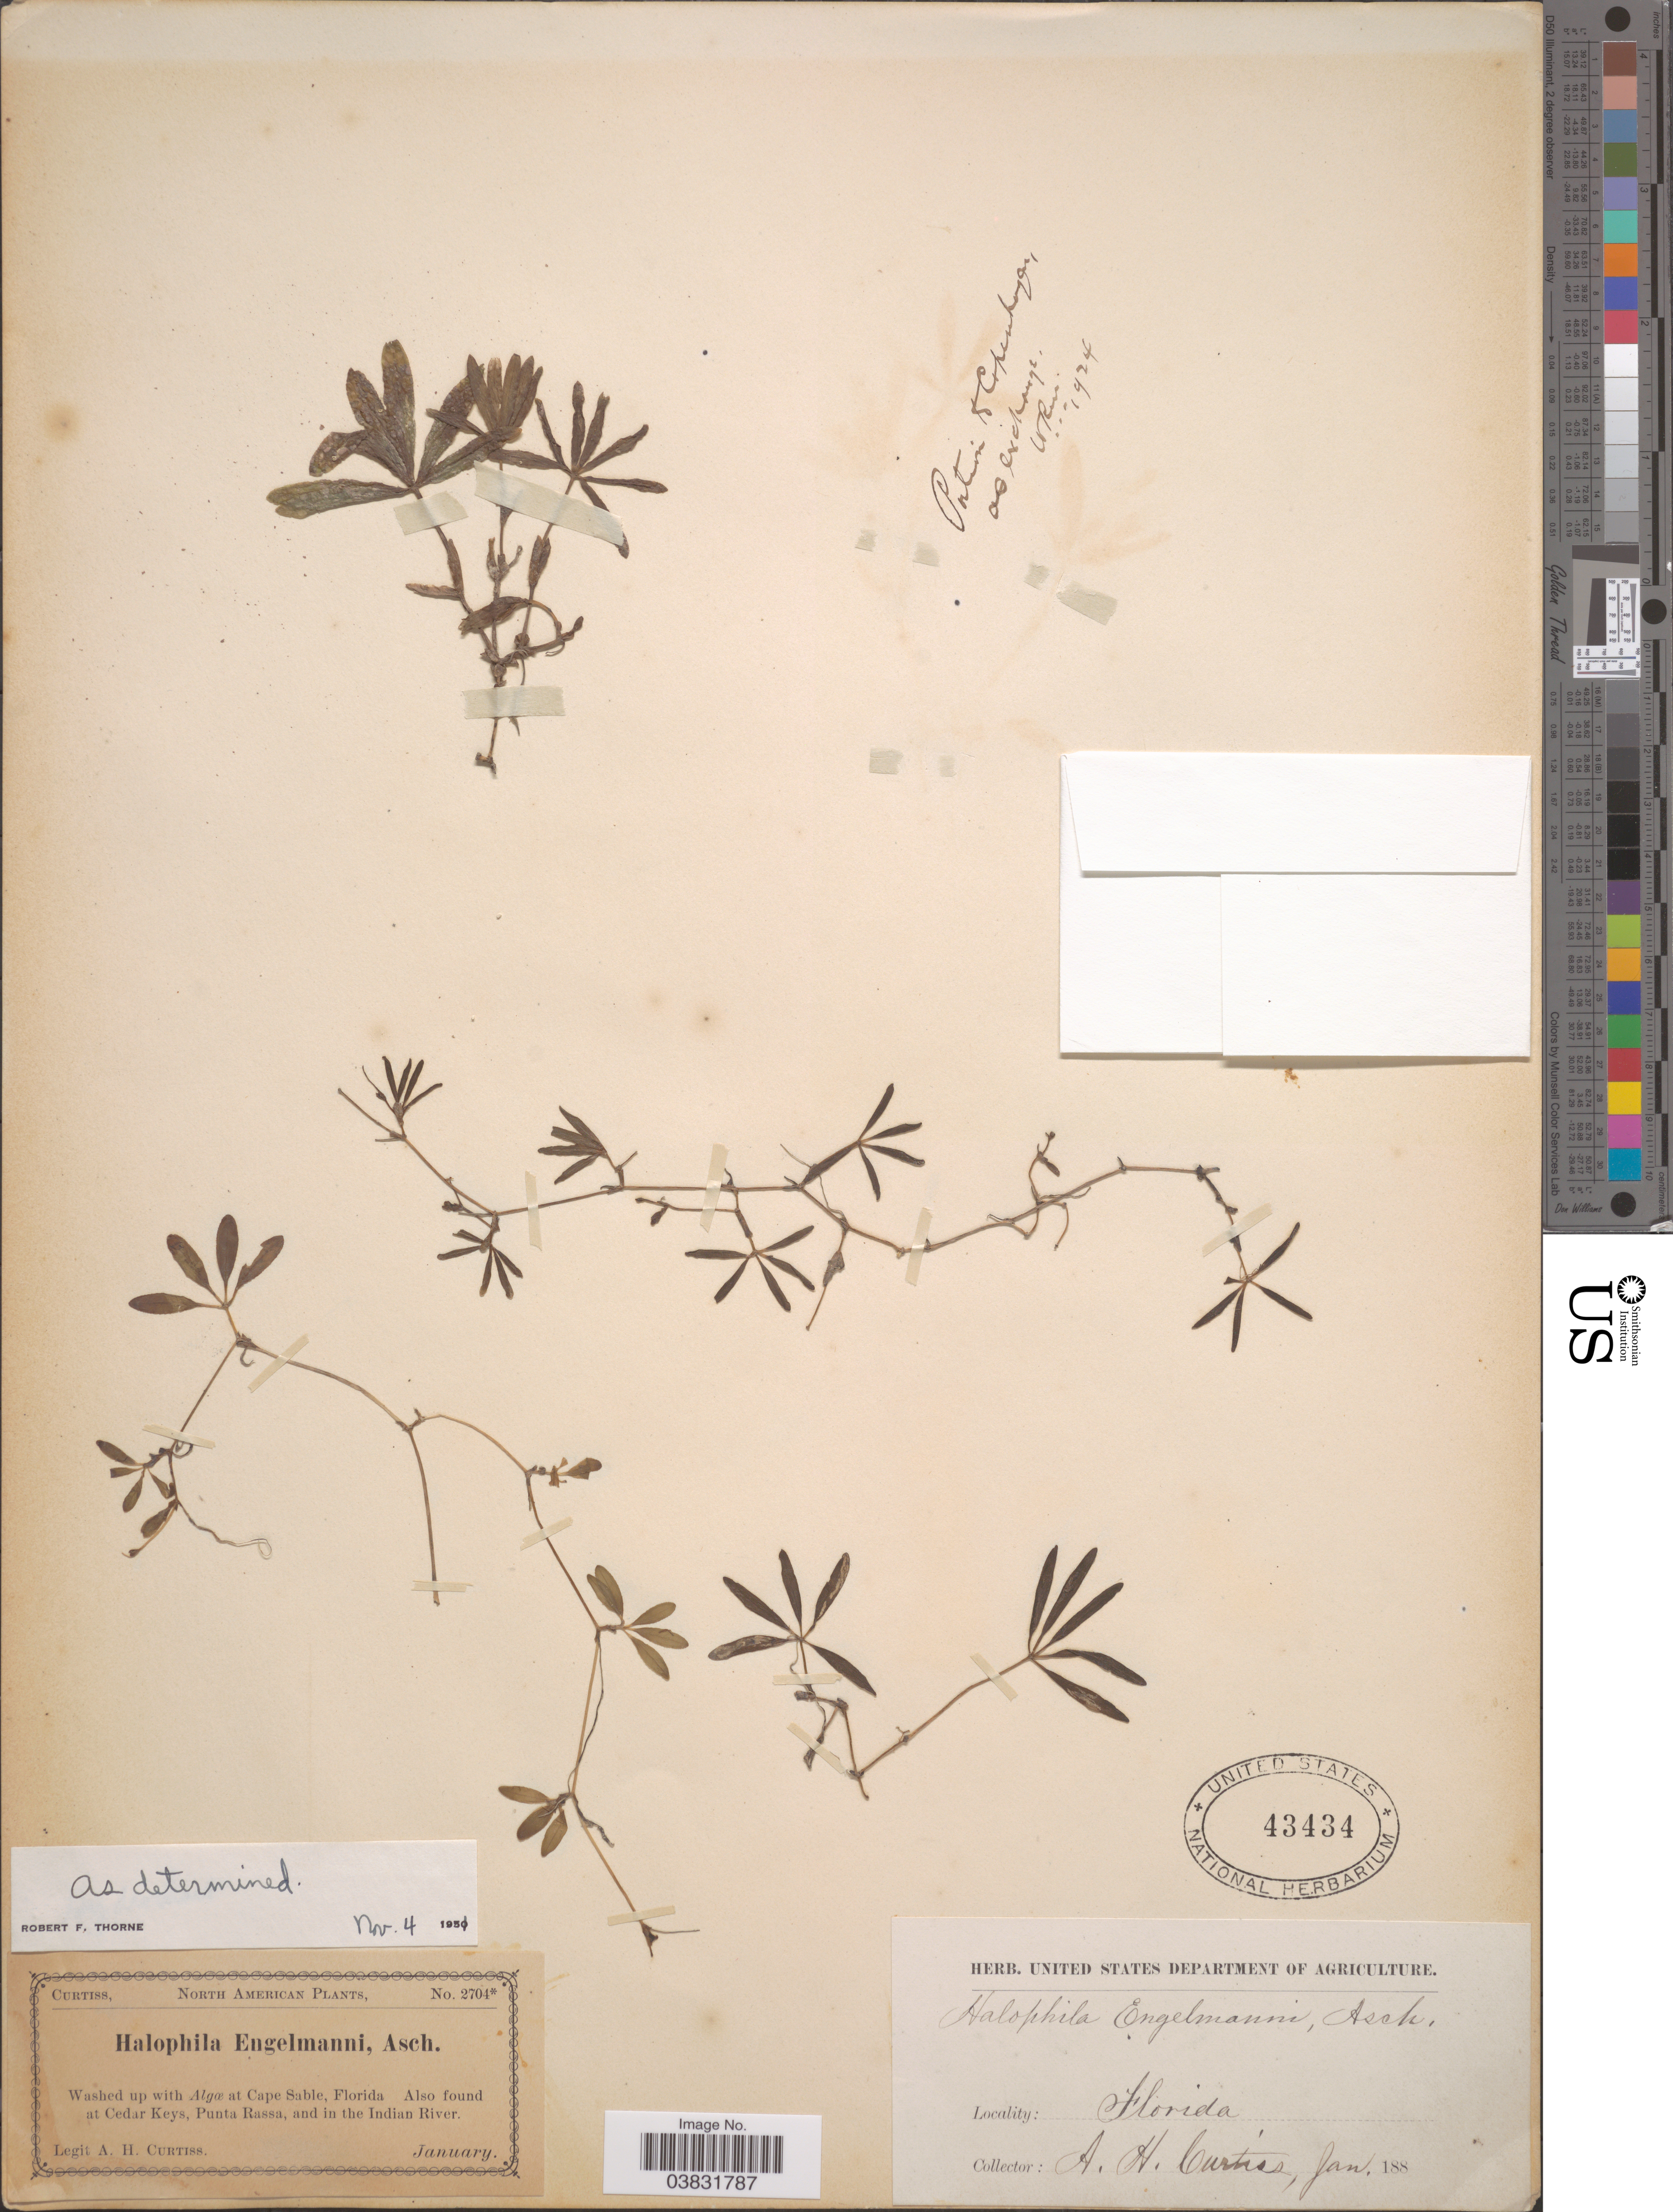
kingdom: Plantae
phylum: Tracheophyta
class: Liliopsida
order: Alismatales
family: Hydrocharitaceae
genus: Halophila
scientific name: Halophila engelmannii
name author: Asch.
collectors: A. H. Curtiss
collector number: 2704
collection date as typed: Jan. 188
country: United States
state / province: Florida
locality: Cape Sable. Also found at Cedar Keys, Punta Rassa, and in the Indian River [unsure placement]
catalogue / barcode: US 43434